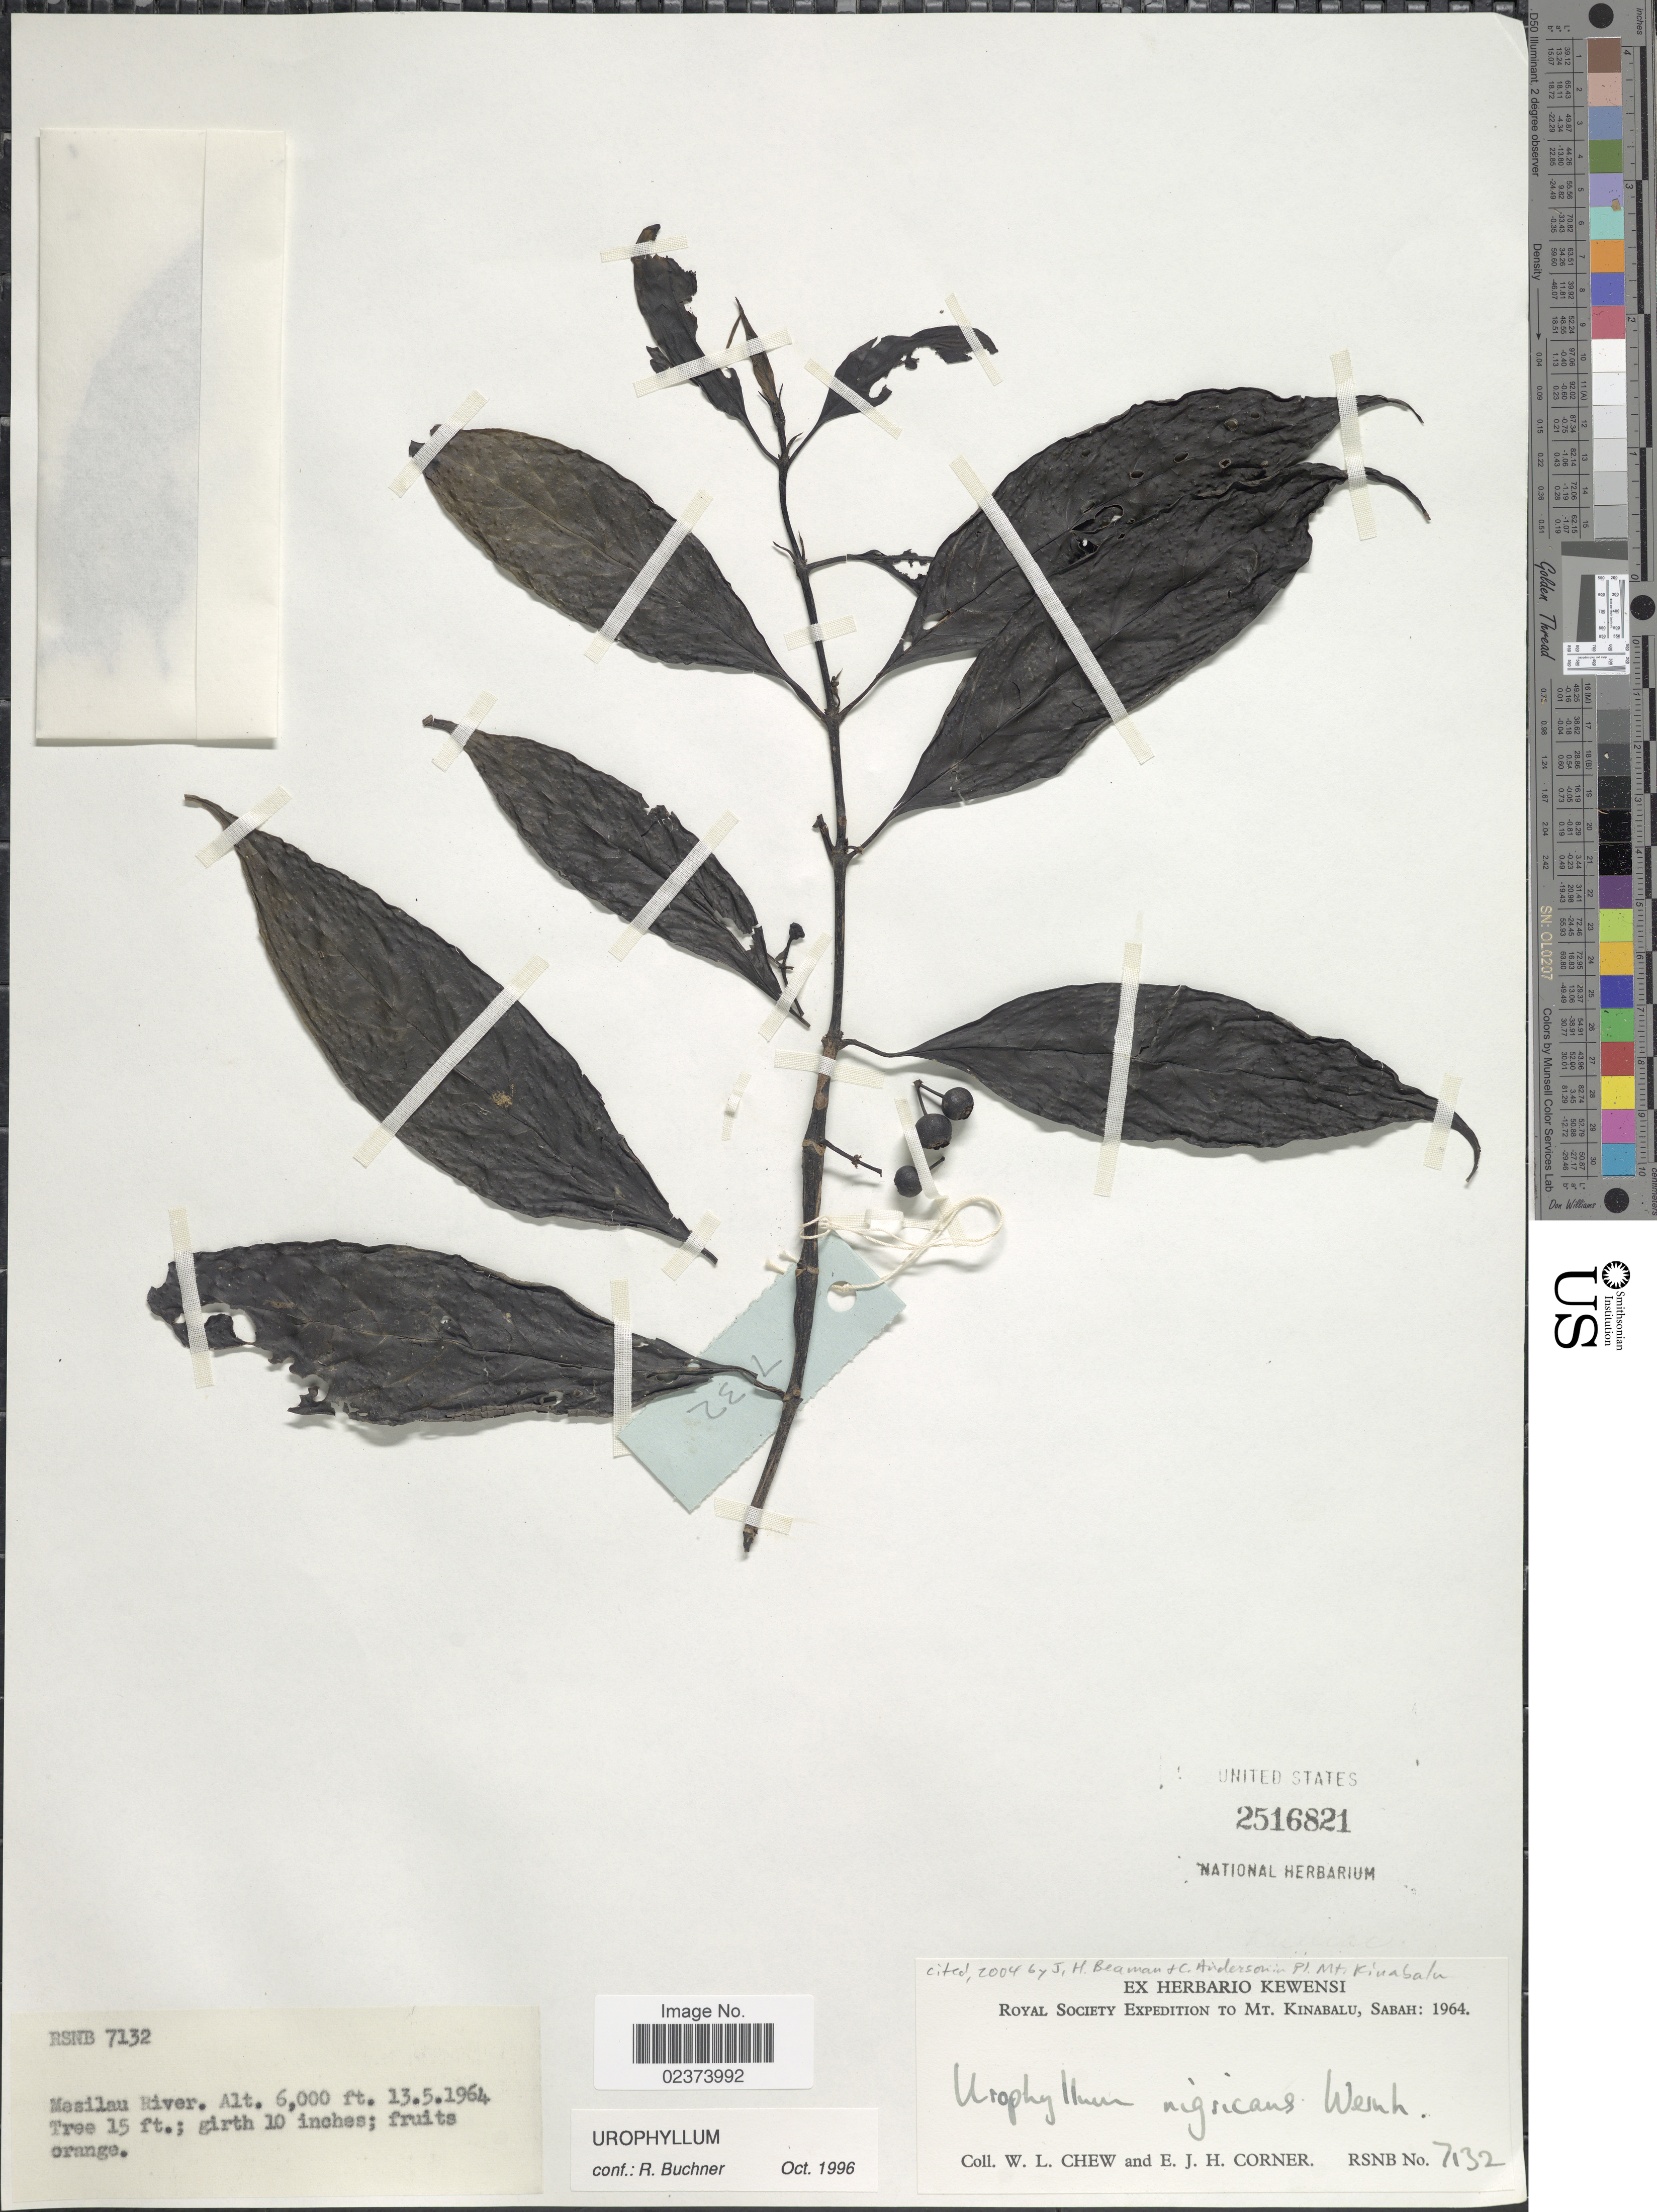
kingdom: Plantae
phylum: Tracheophyta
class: Magnoliopsida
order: Gentianales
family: Rubiaceae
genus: Urophyllum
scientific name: Urophyllum nigricans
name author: Wernham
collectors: W. Chew & E. Corner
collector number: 7132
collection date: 1964-05-13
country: Malaysia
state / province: Sabah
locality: Mt. Kinabalu, Mesilau River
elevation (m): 1829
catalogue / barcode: US 2516821